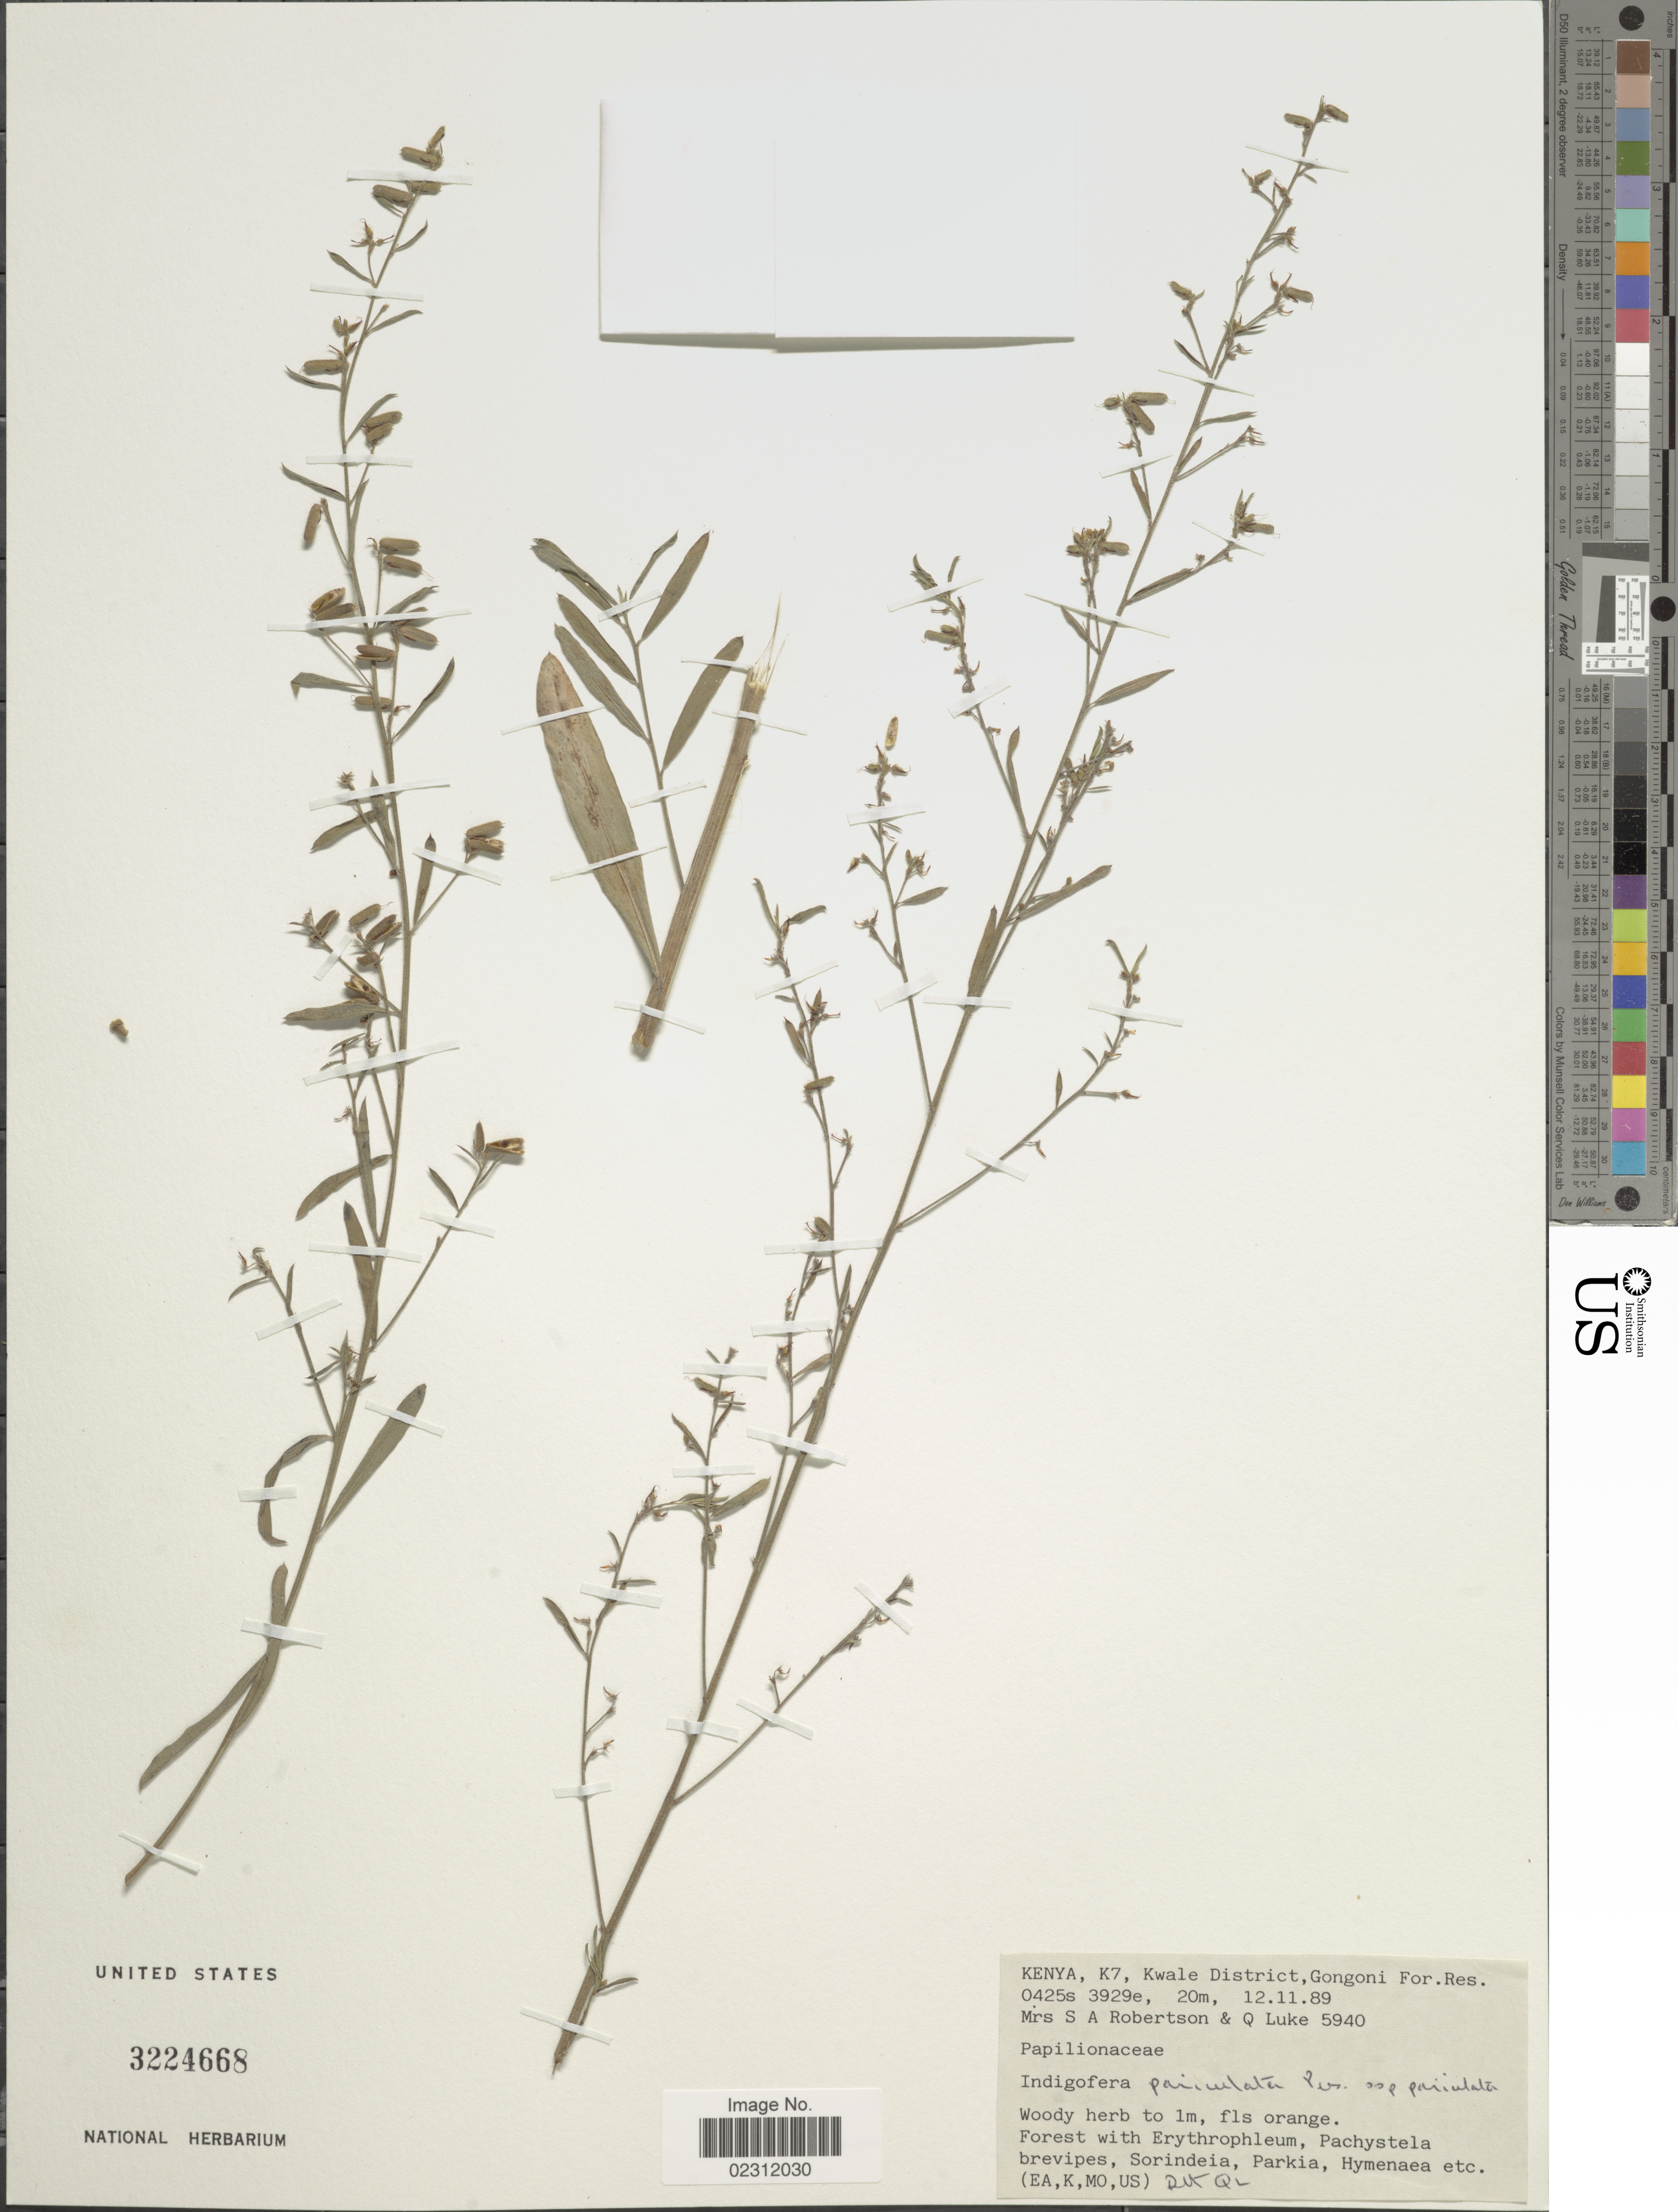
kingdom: Plantae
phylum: Tracheophyta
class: Magnoliopsida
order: Fabales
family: Fabaceae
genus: Indigofera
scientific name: Indigofera paniculata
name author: Pers.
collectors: S. Robertson & Q. Luke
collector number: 5940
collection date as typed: Transcribed d/m/y: 12/11/89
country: Kenya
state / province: Kwale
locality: Gongoni For. Res., K7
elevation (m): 20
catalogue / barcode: US 3224668